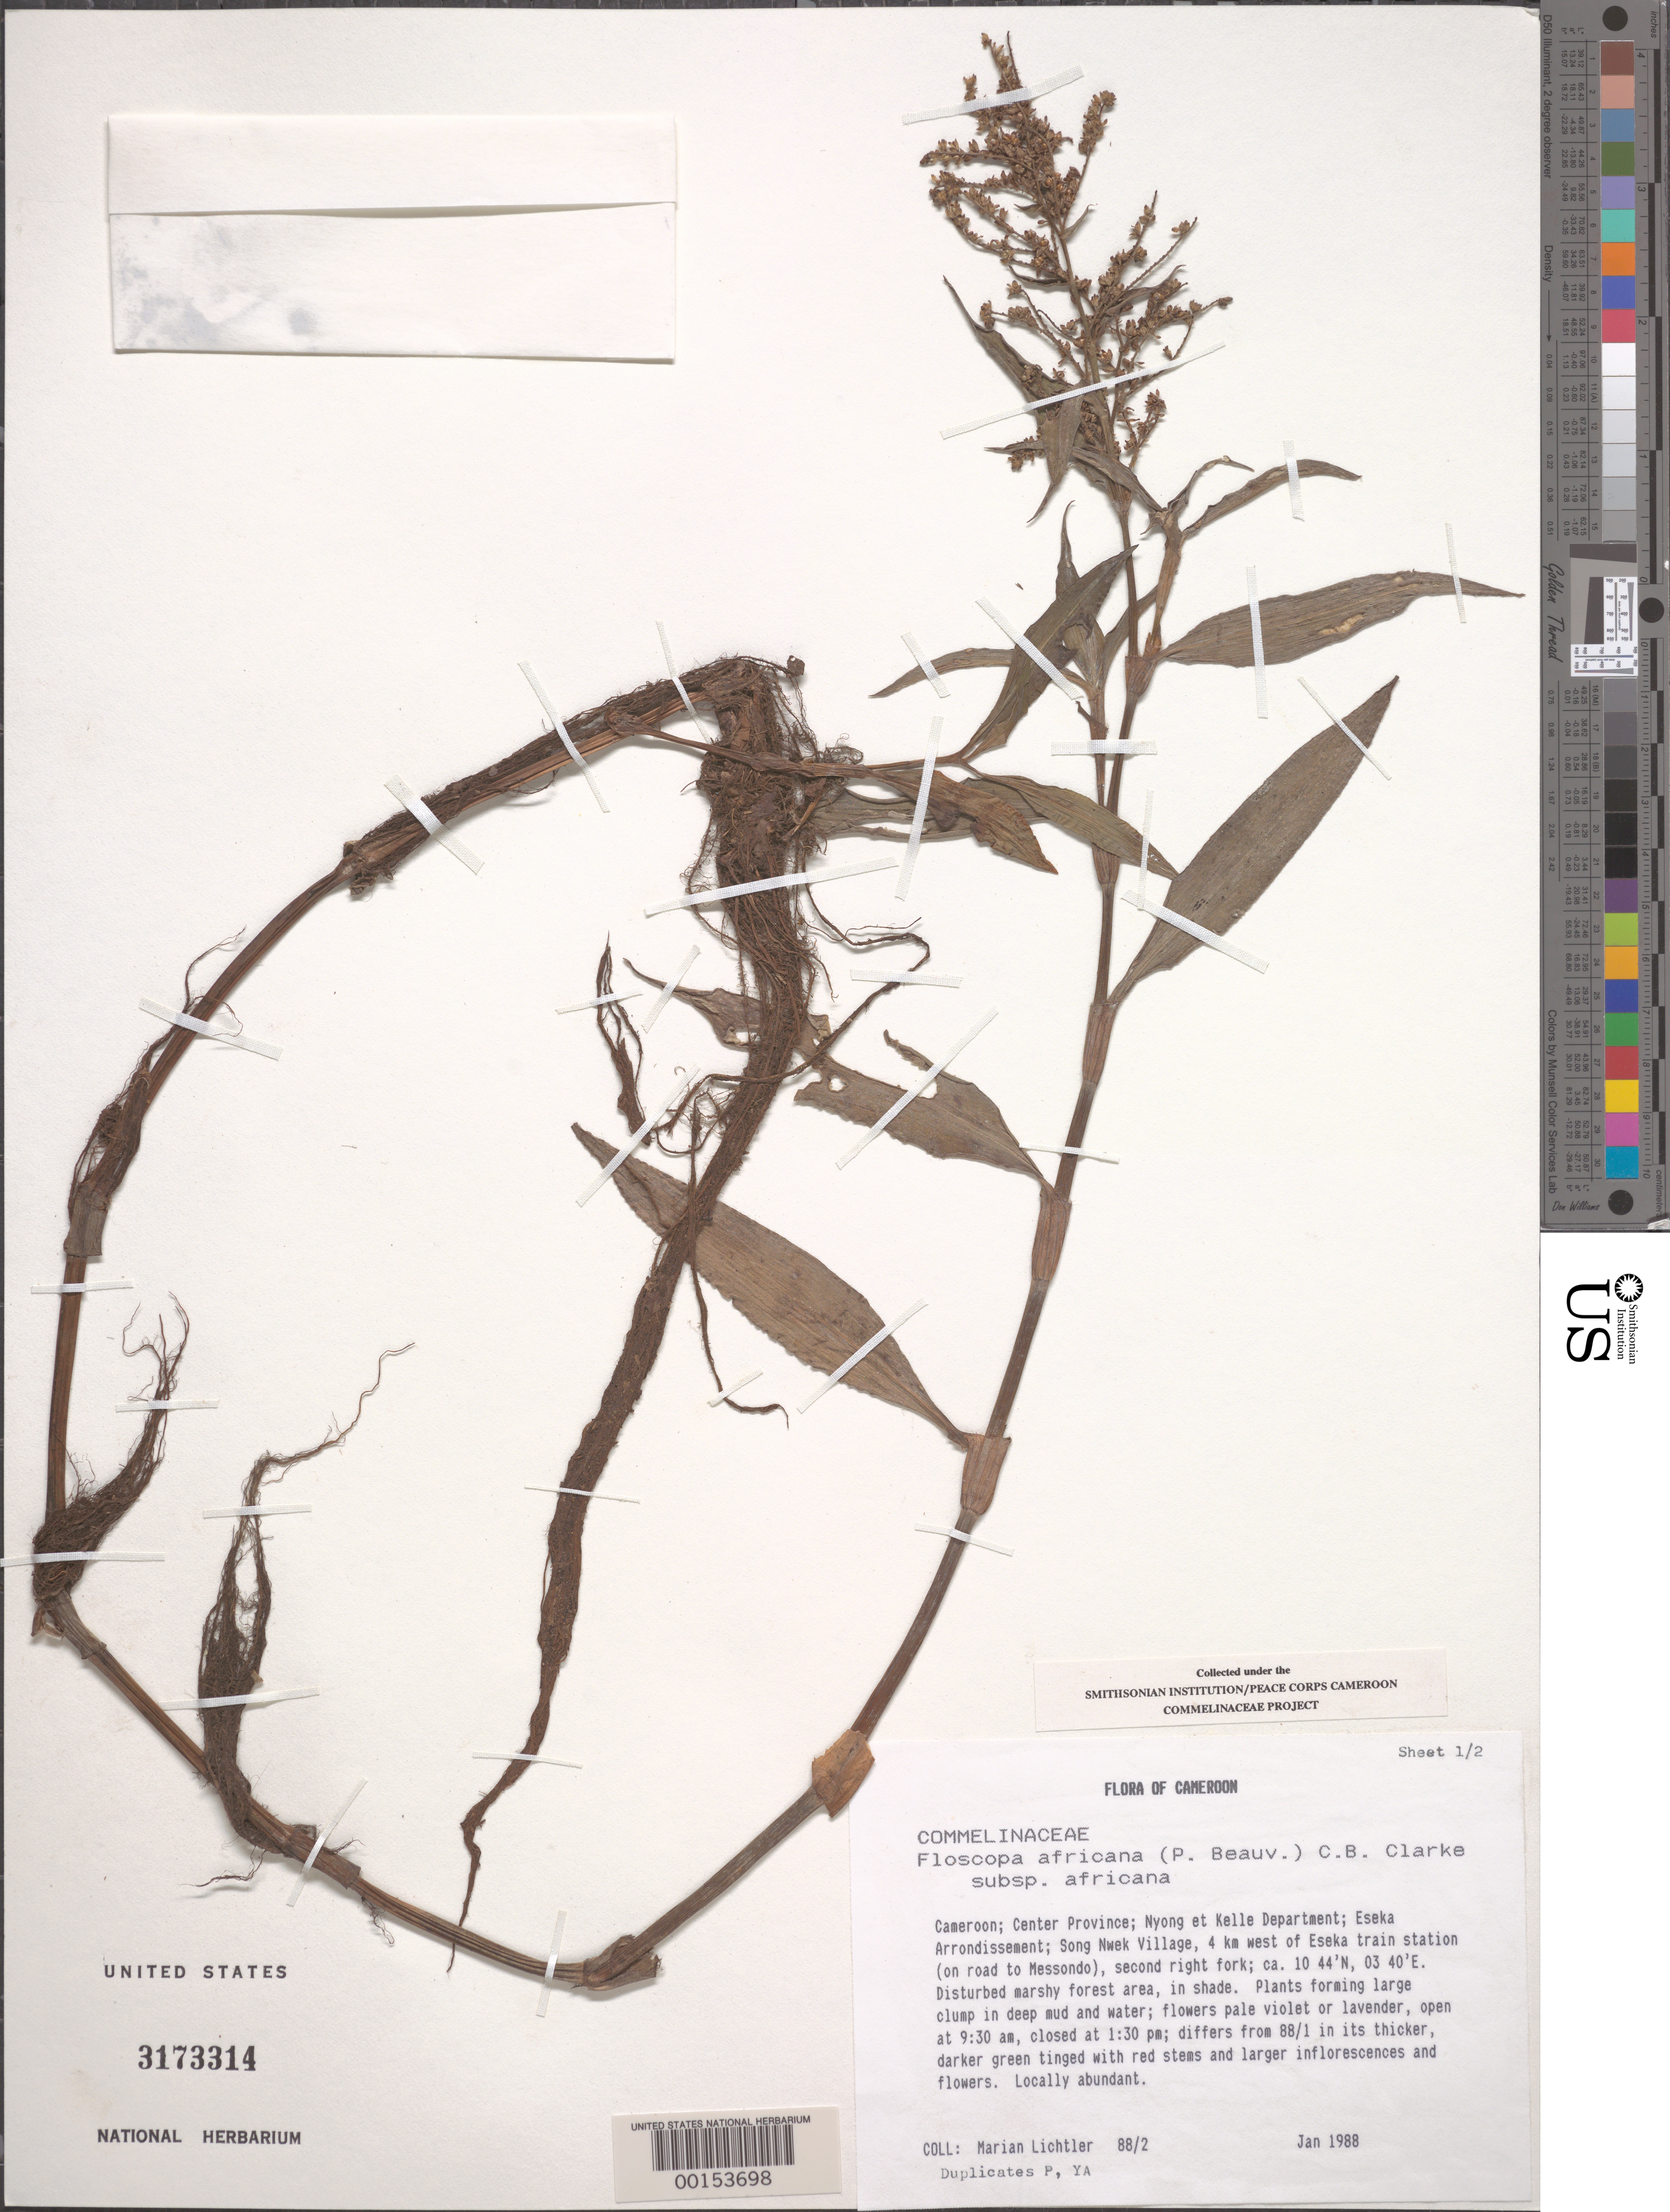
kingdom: Plantae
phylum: Tracheophyta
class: Liliopsida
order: Commelinales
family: Commelinaceae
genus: Floscopa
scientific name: Floscopa africana subsp. africana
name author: (P. Beauv.) C.B. Clarke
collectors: M. Lichtler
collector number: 88/2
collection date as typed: Jan 1988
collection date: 1988-01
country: Cameroon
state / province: Centre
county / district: Nyong-et-kélé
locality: Eseka arrondissement, song nwek village, 4 km s of eseka train station, road to messondo, second right fork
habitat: Disturbed marshy forest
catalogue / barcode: US 3173314